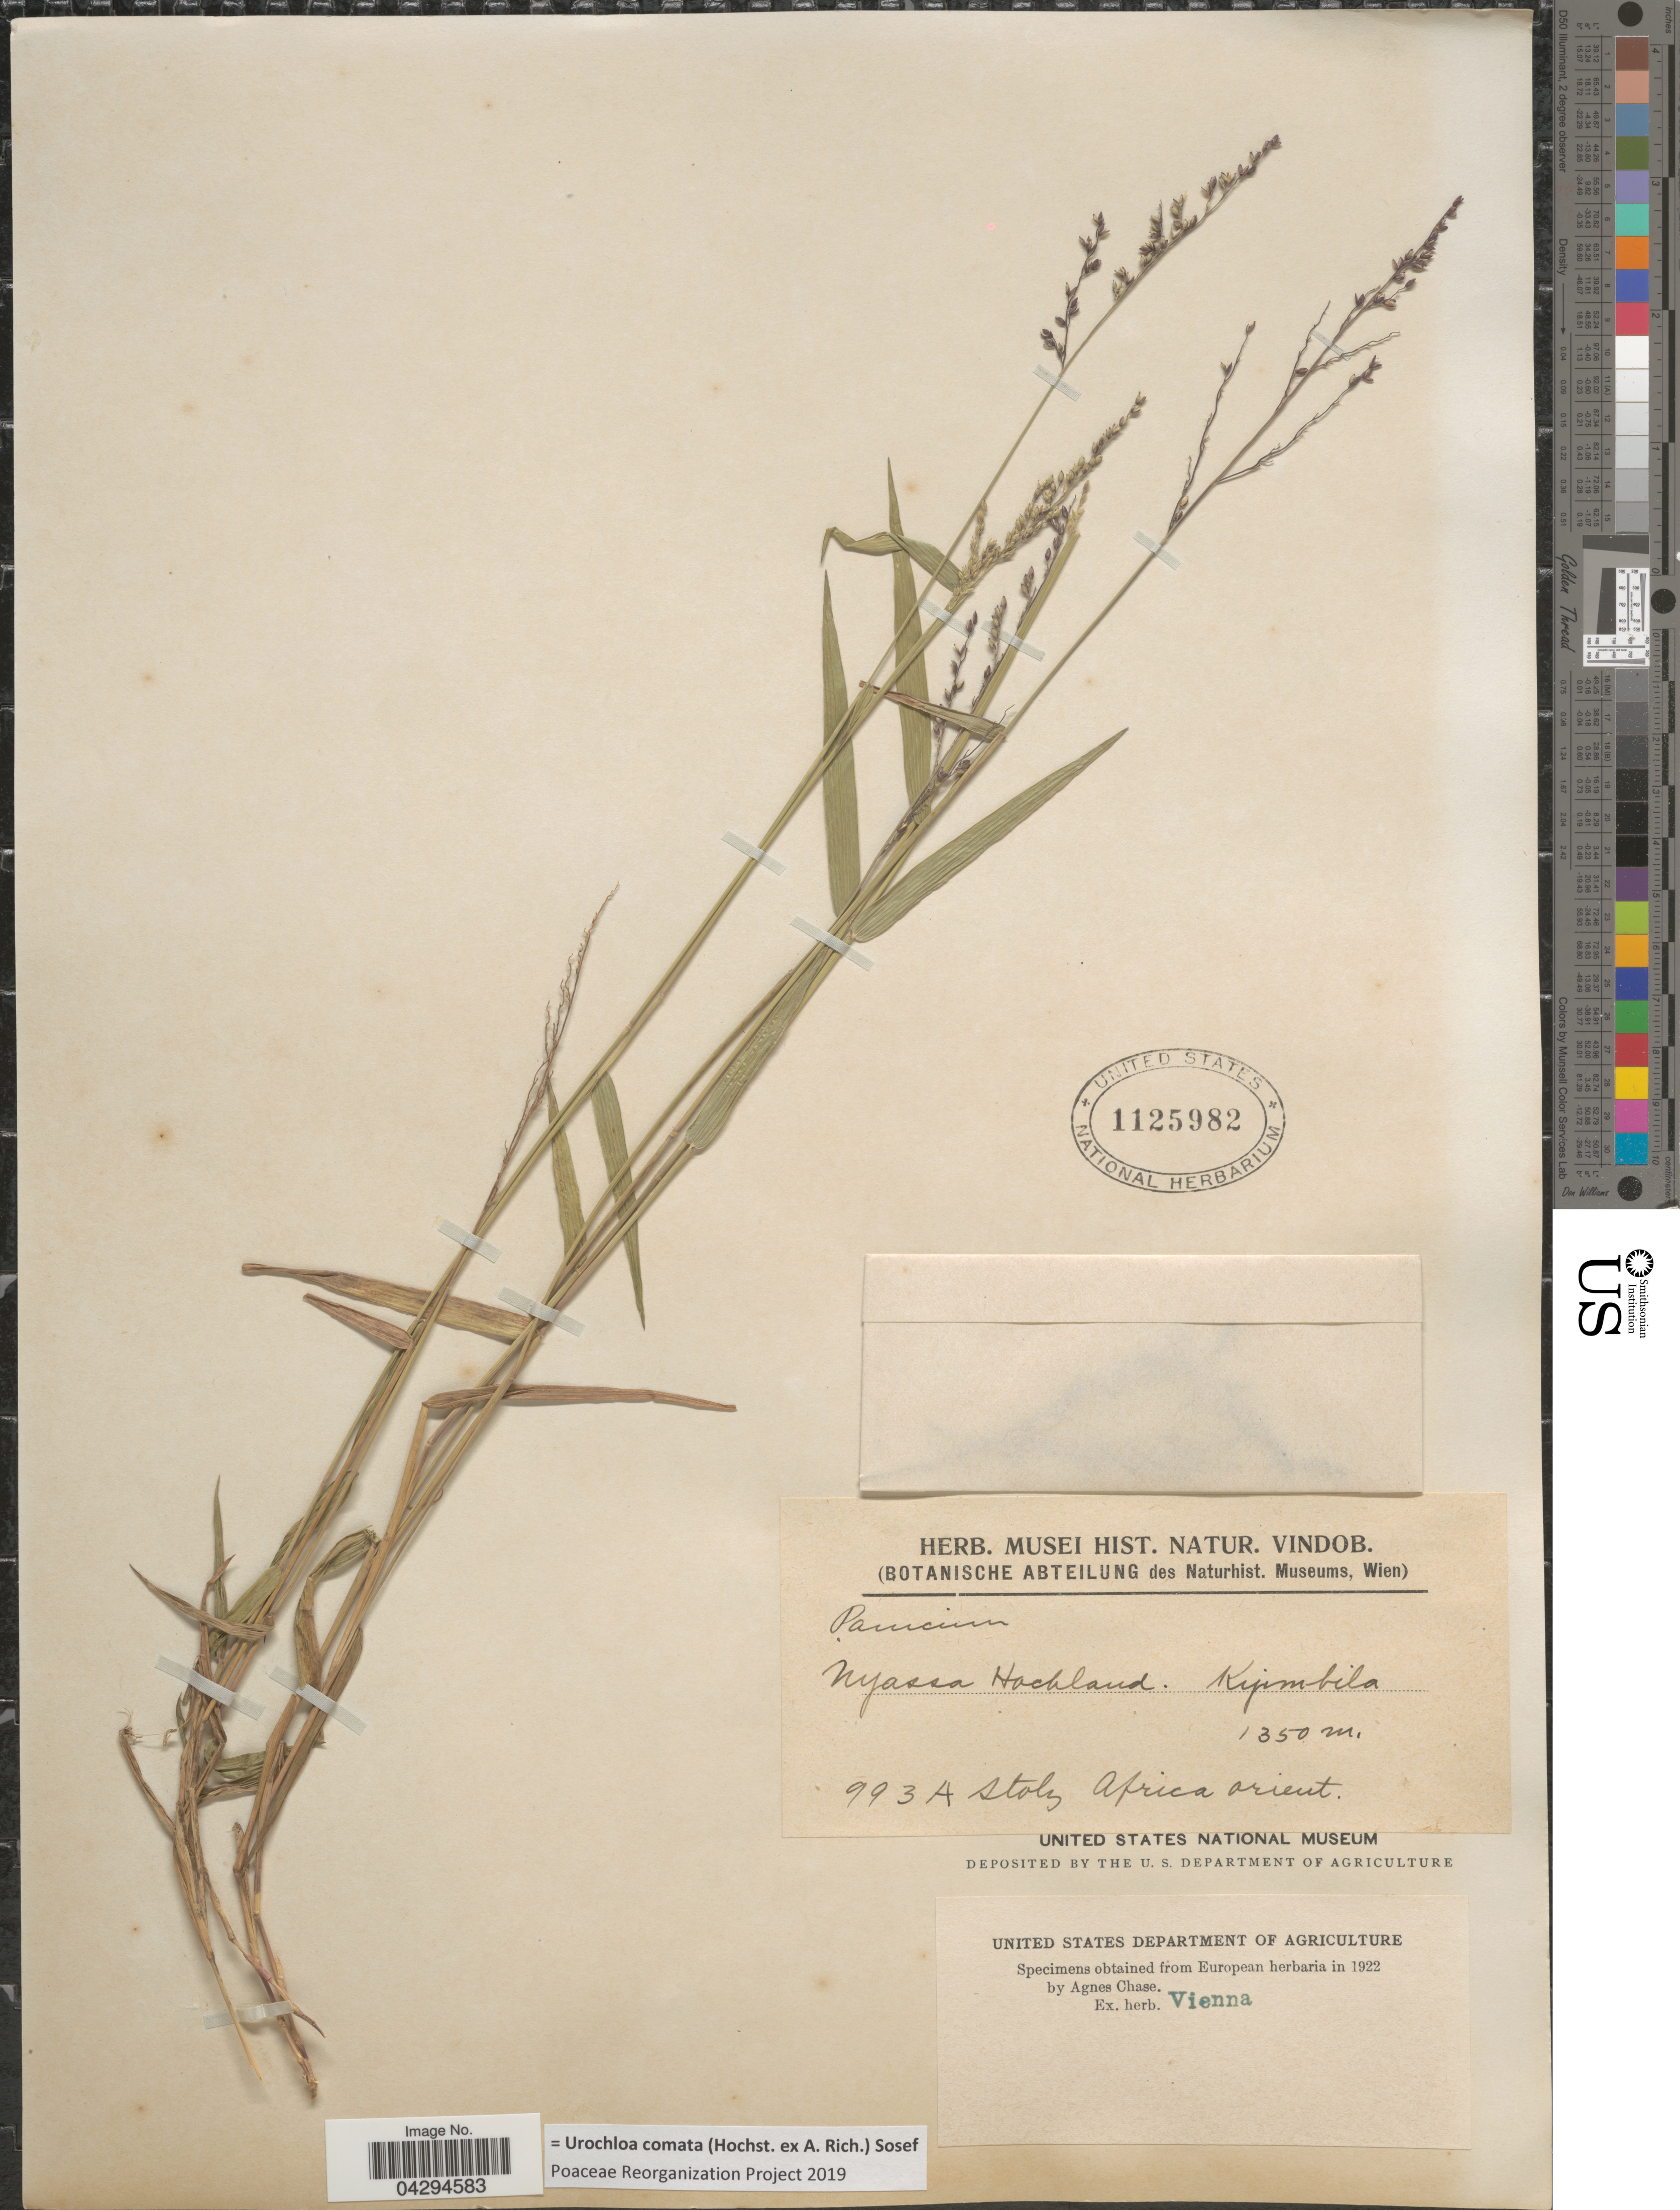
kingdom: Plantae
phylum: Tracheophyta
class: Liliopsida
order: Poales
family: Poaceae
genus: Urochloa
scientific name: Urochloa comata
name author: (Hochst. ex A. Rich.) Sosef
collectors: Stolz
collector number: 993A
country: Tanzania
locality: Nyassa Hochland. Kyimbila. Africa orient.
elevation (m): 1350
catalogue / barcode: US 1125982